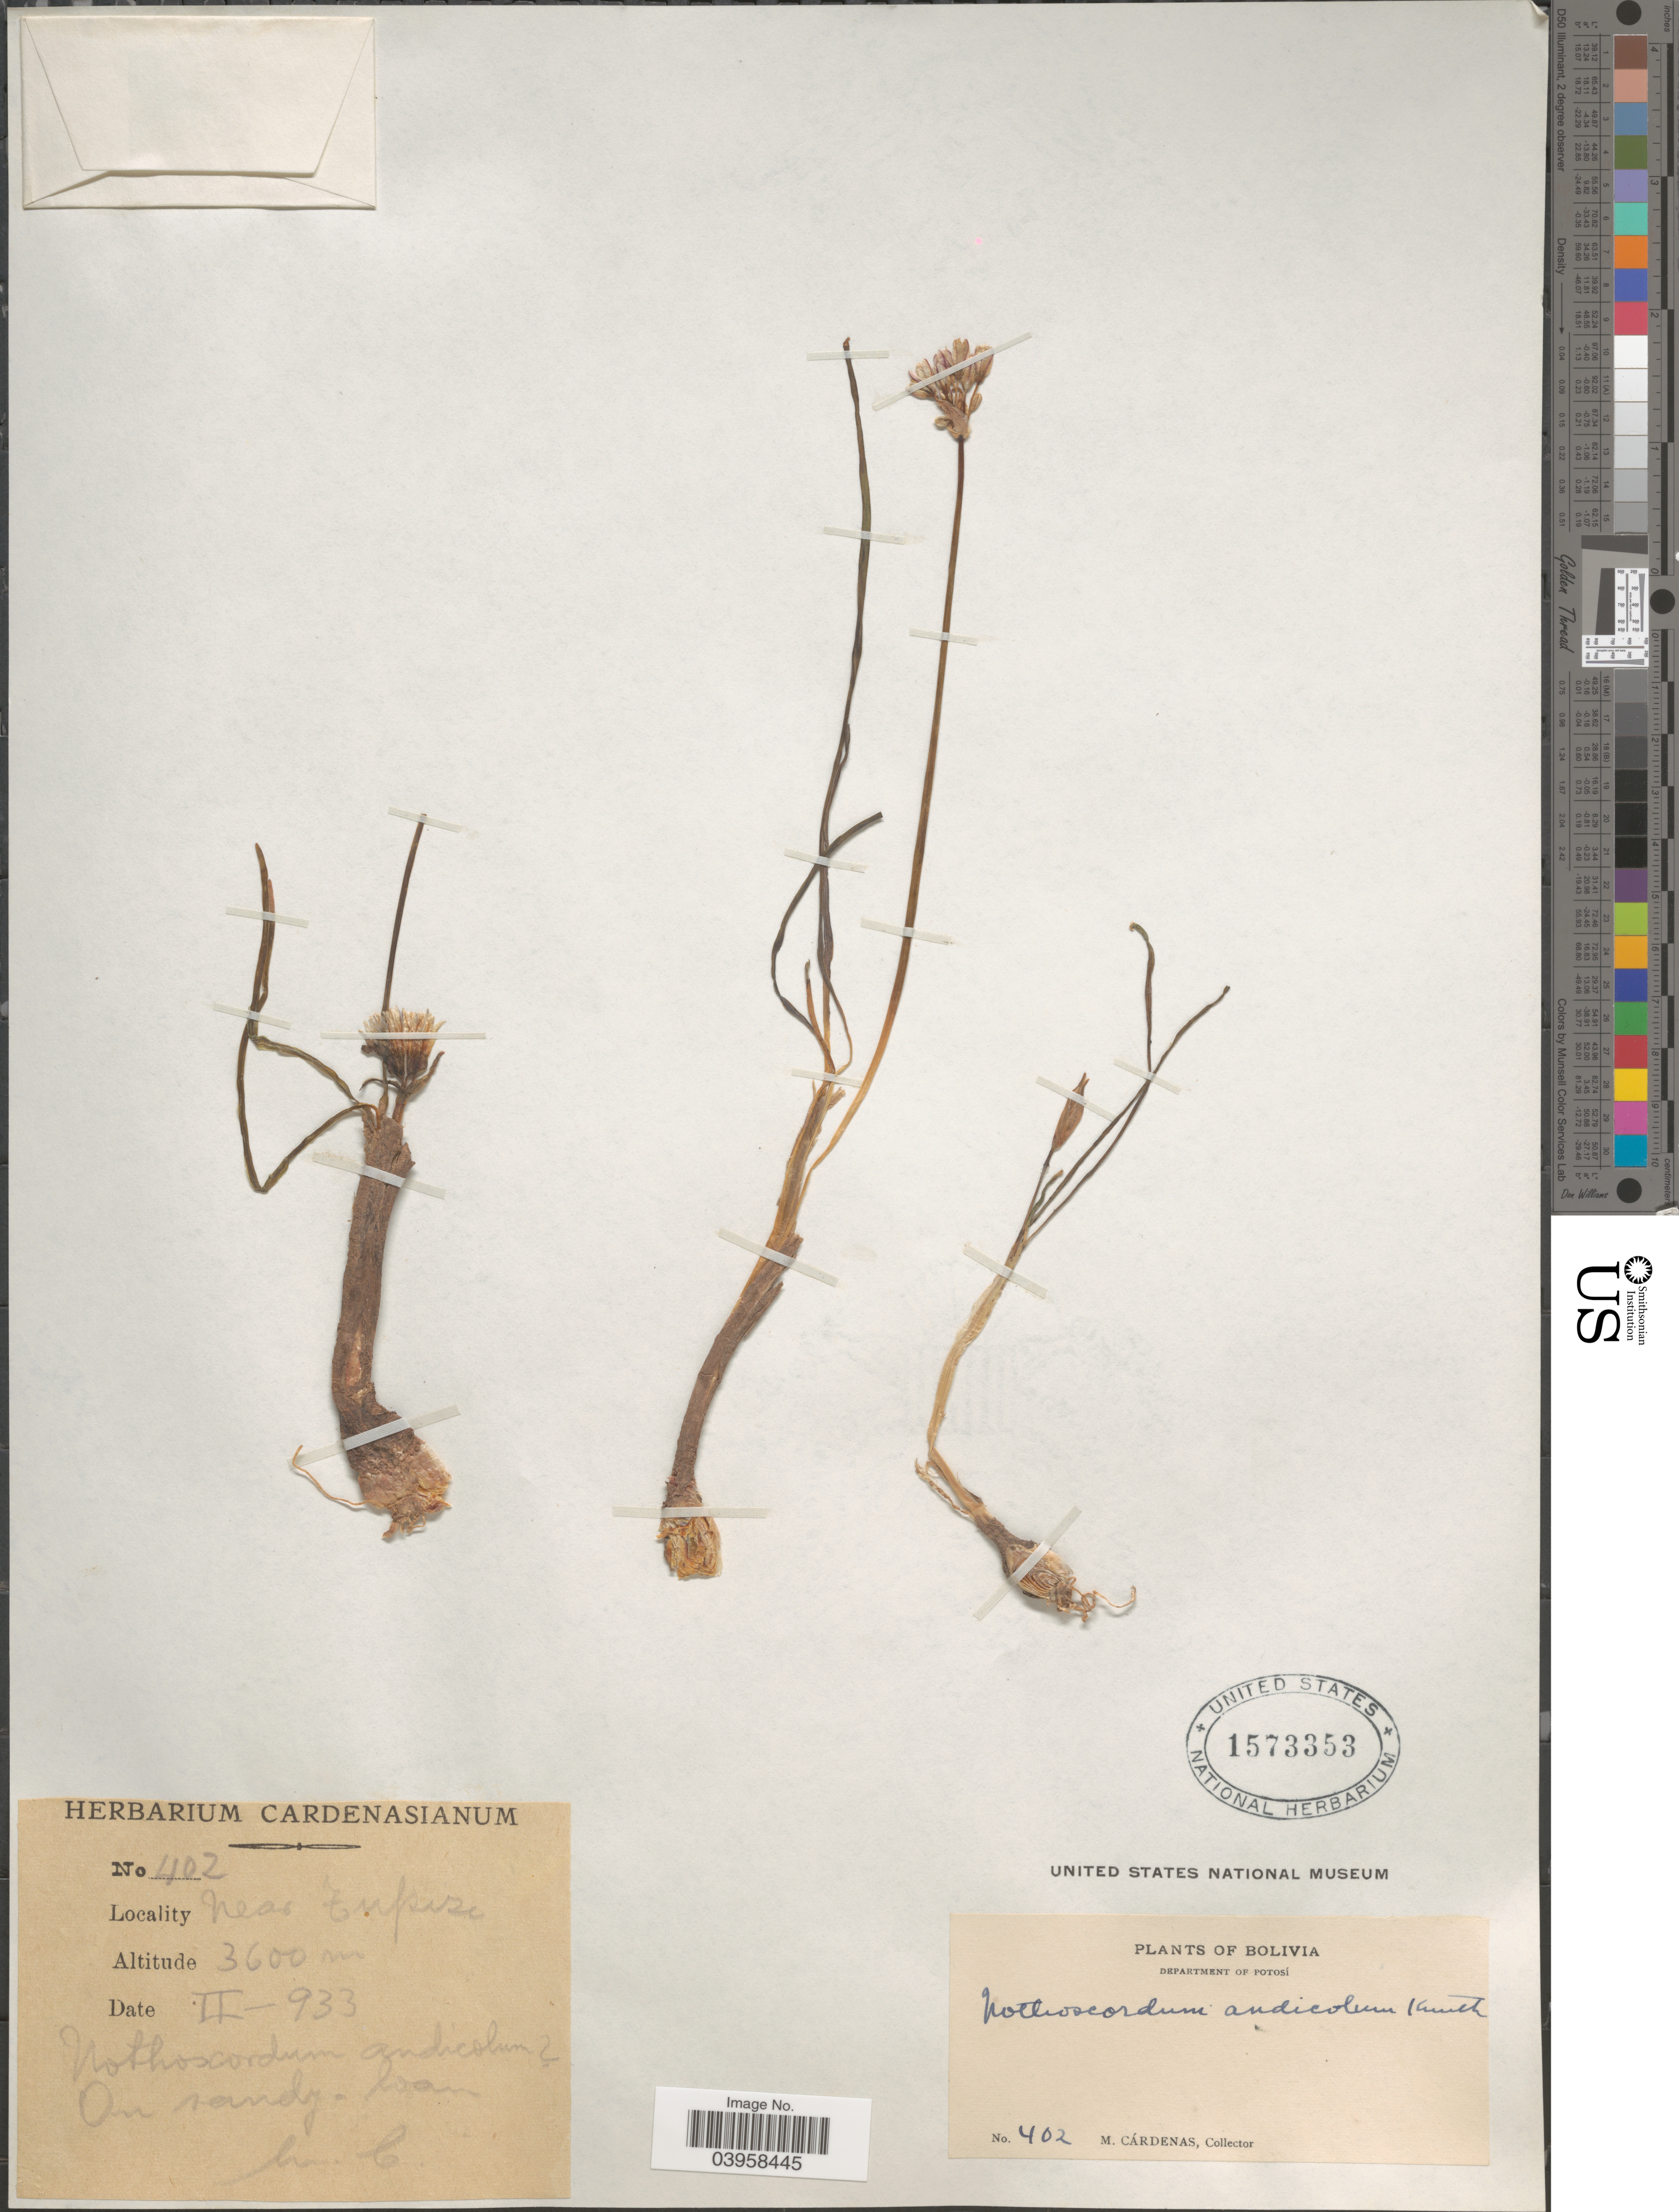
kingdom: Plantae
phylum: Tracheophyta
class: Liliopsida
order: Asparagales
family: Amaryllidaceae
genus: Nothoscordum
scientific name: Nothoscordum andicola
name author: Kunth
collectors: M. Cárdenas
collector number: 402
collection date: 1933-02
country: Bolivia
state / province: Potosi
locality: Near Tupiza. Department of Potosí.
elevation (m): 3600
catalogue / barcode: US 1573353